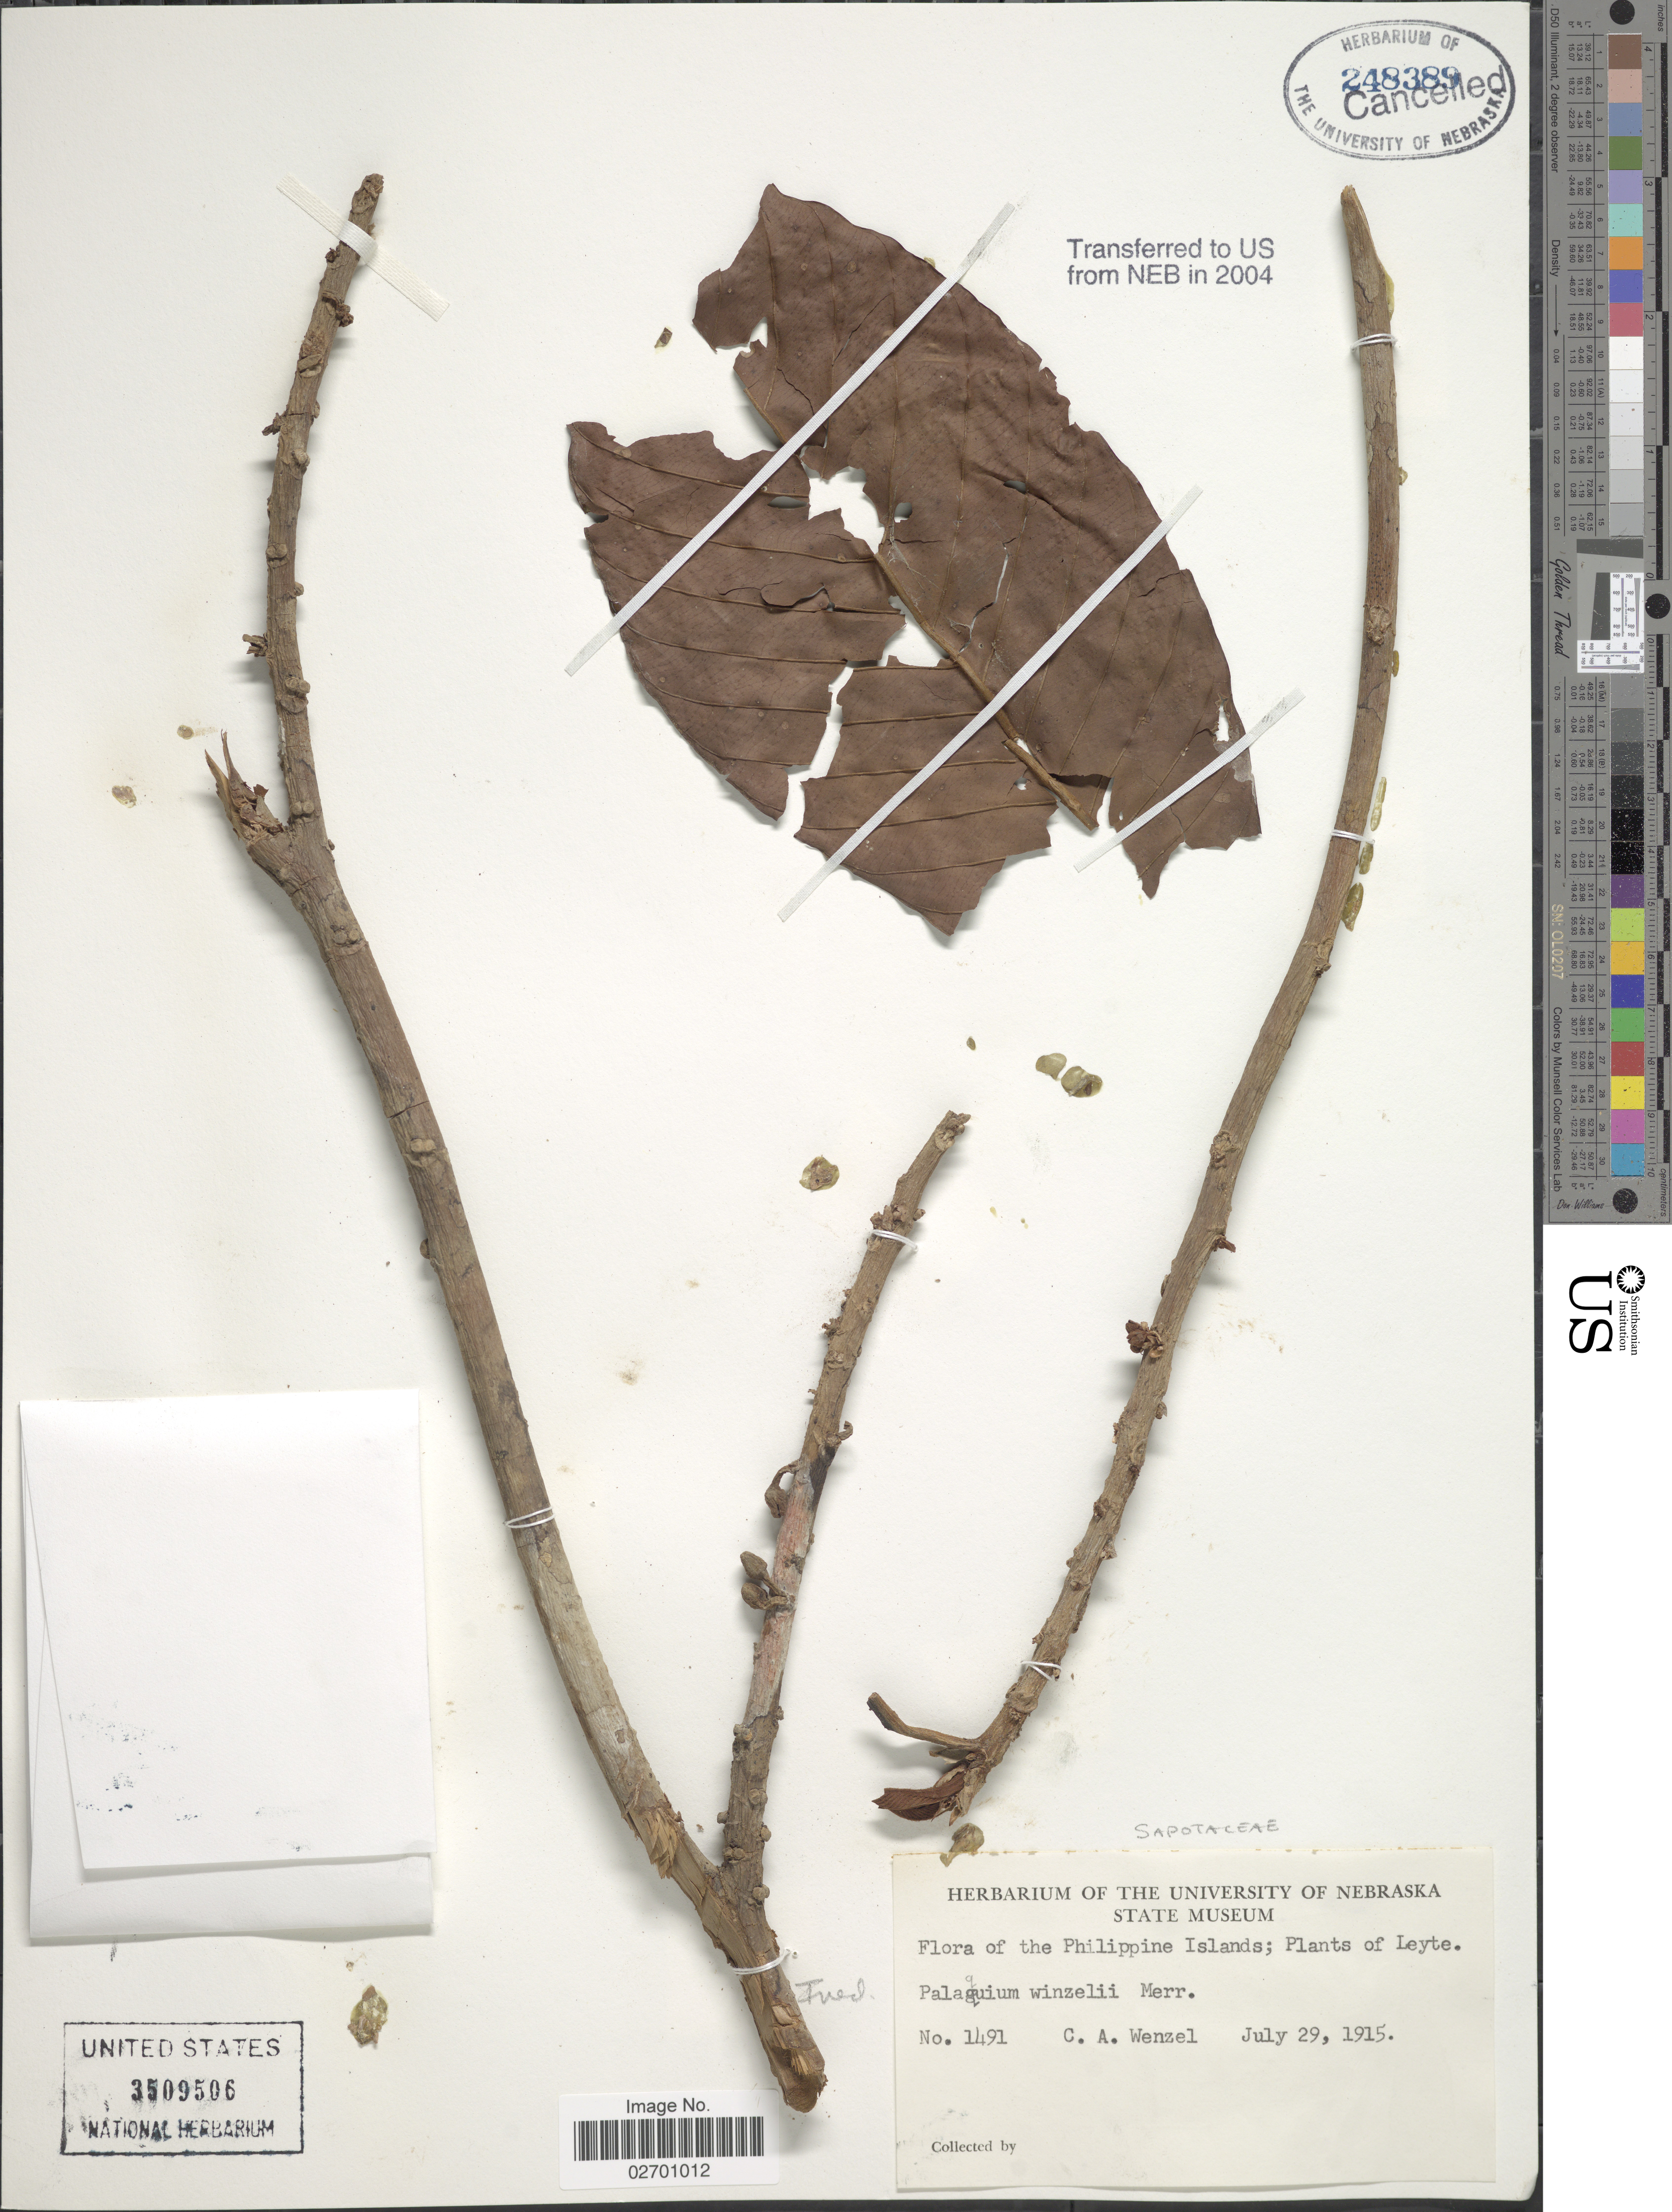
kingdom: Plantae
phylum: Tracheophyta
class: Magnoliopsida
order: Ericales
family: Sapotaceae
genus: Palaquium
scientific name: Palaquium sp.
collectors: C. Wenzel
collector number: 1491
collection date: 1915-07-29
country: Philippines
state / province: Eastern Visayas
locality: Leyte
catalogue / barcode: US 3509506